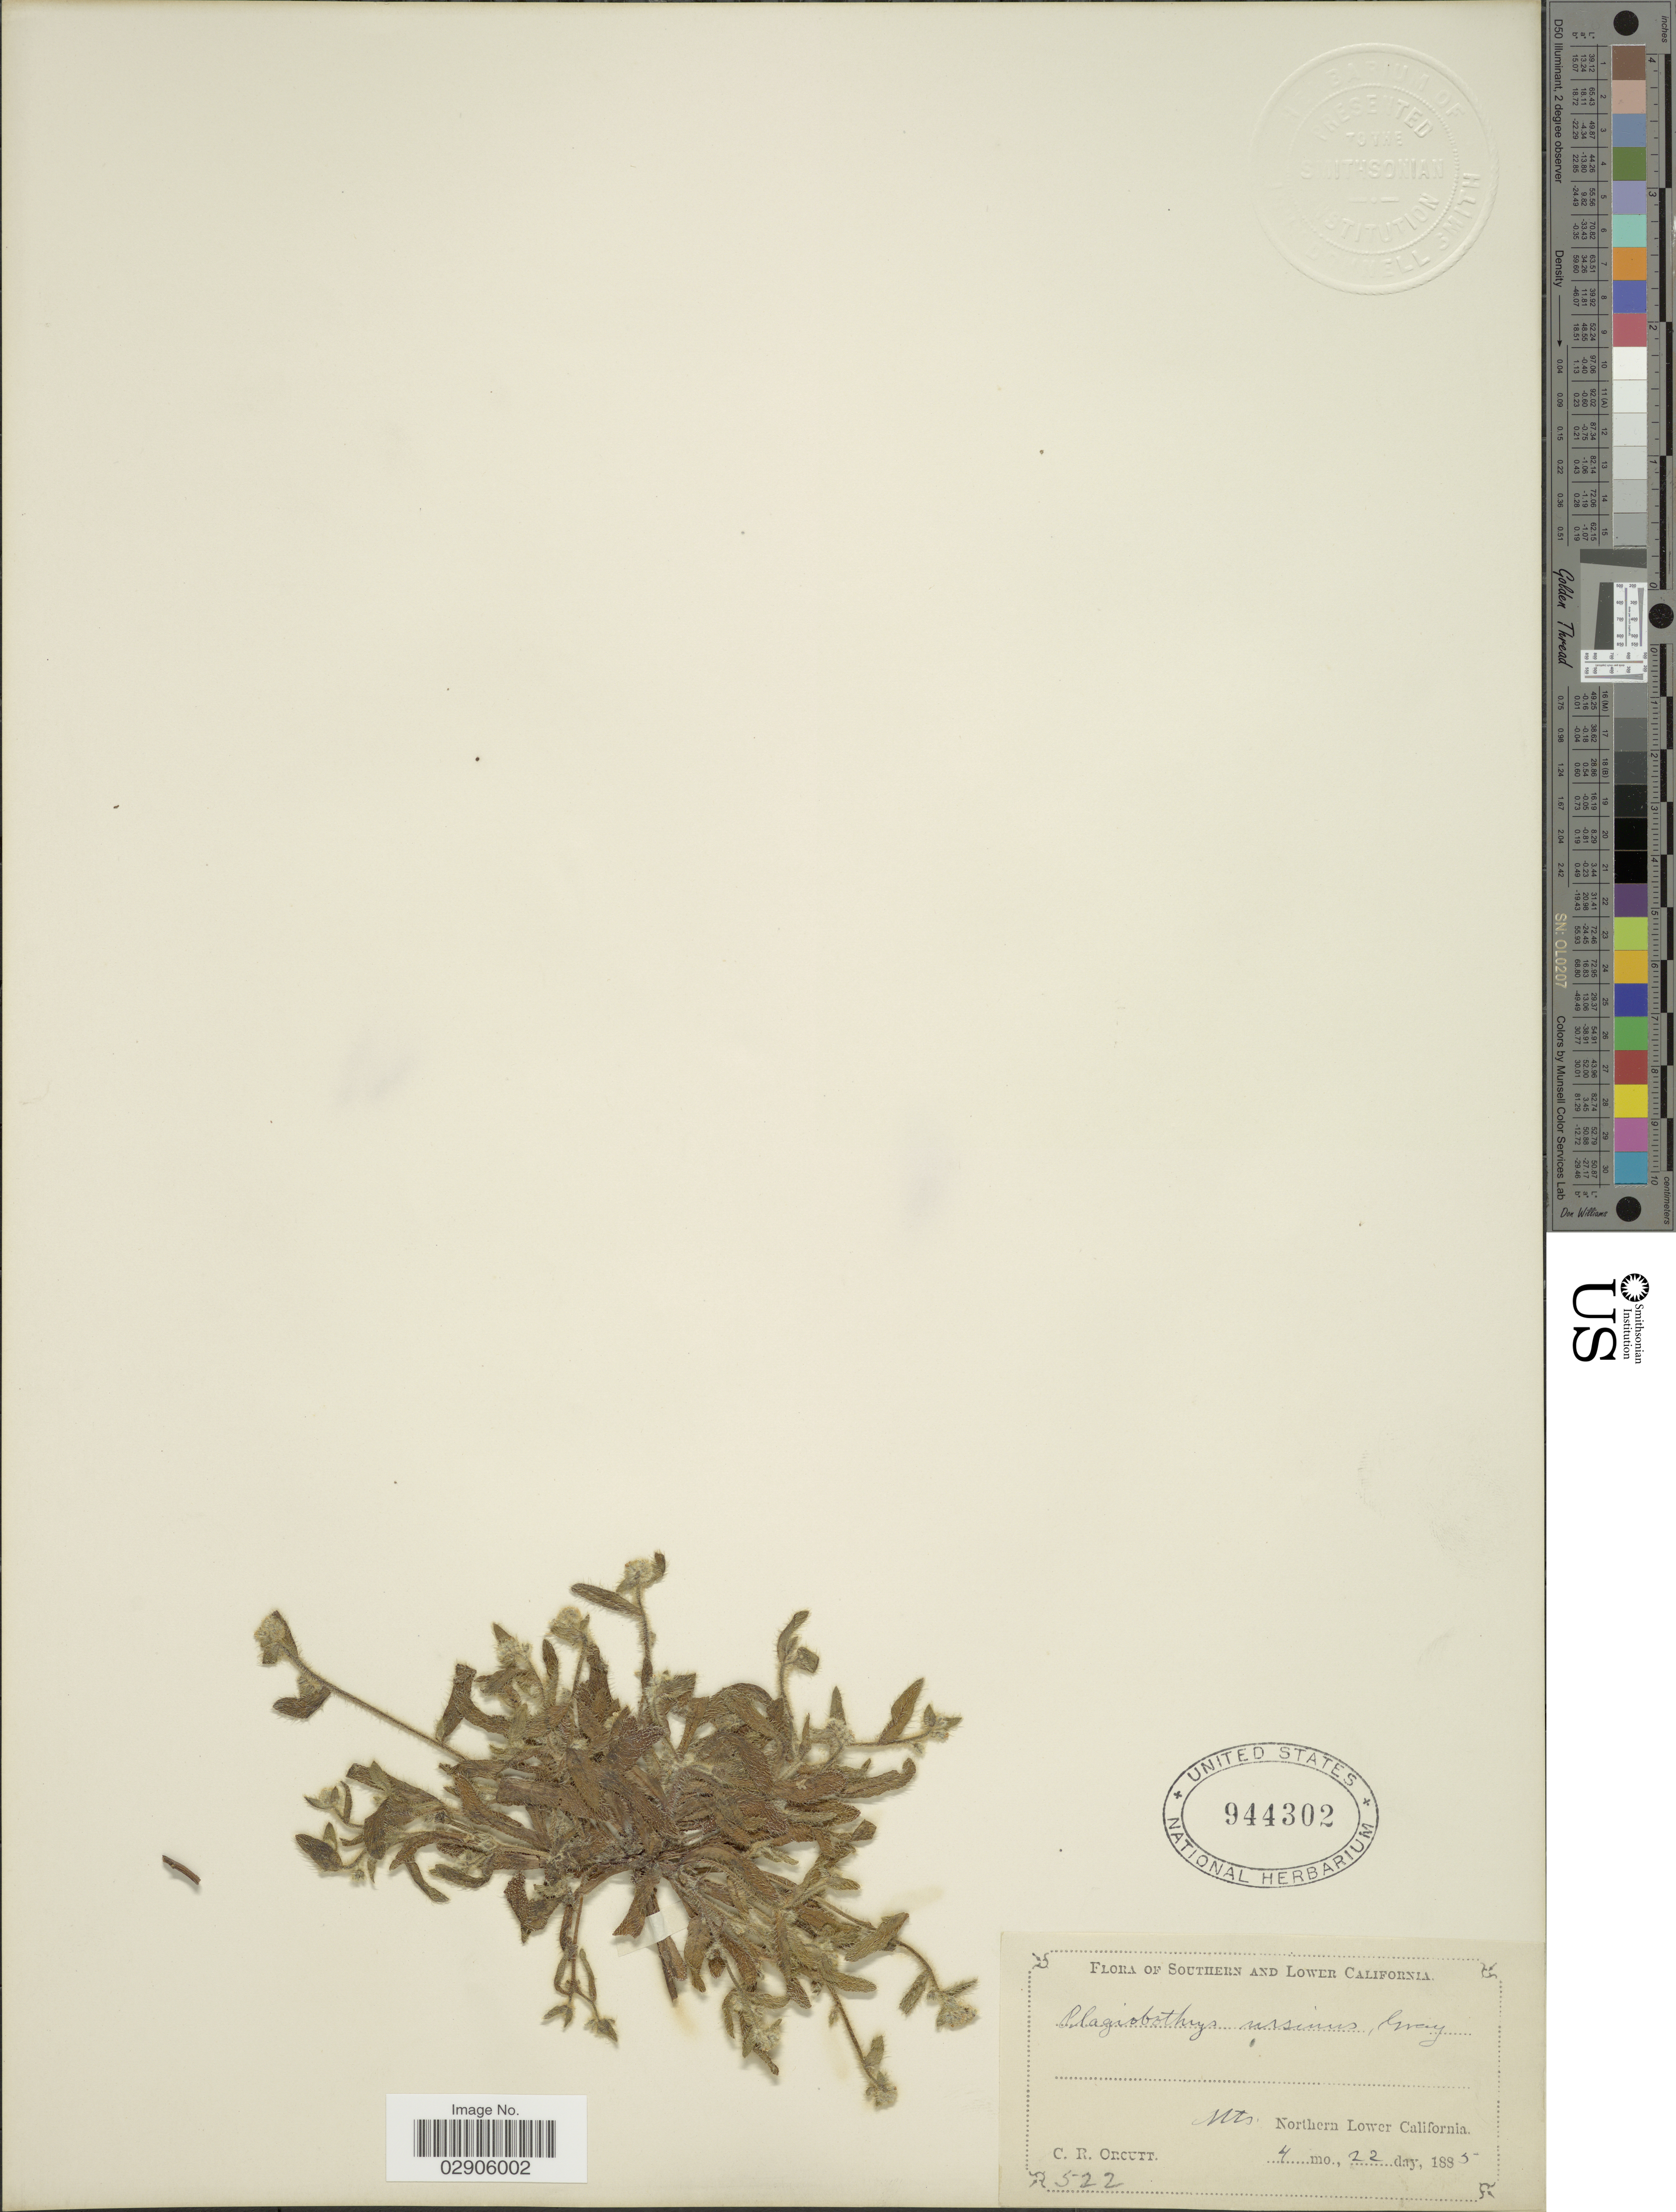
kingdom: Plantae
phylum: Tracheophyta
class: Magnoliopsida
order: Boraginales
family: Boraginaceae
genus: Plagiobothrys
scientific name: Plagiobothrys ursinus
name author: (A. Gray) A. Gray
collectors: C. R. Orcutt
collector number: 522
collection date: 1885-04-22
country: Mexico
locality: Mts. Northern Lower California, Southern and Lower California.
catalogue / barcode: US 944302